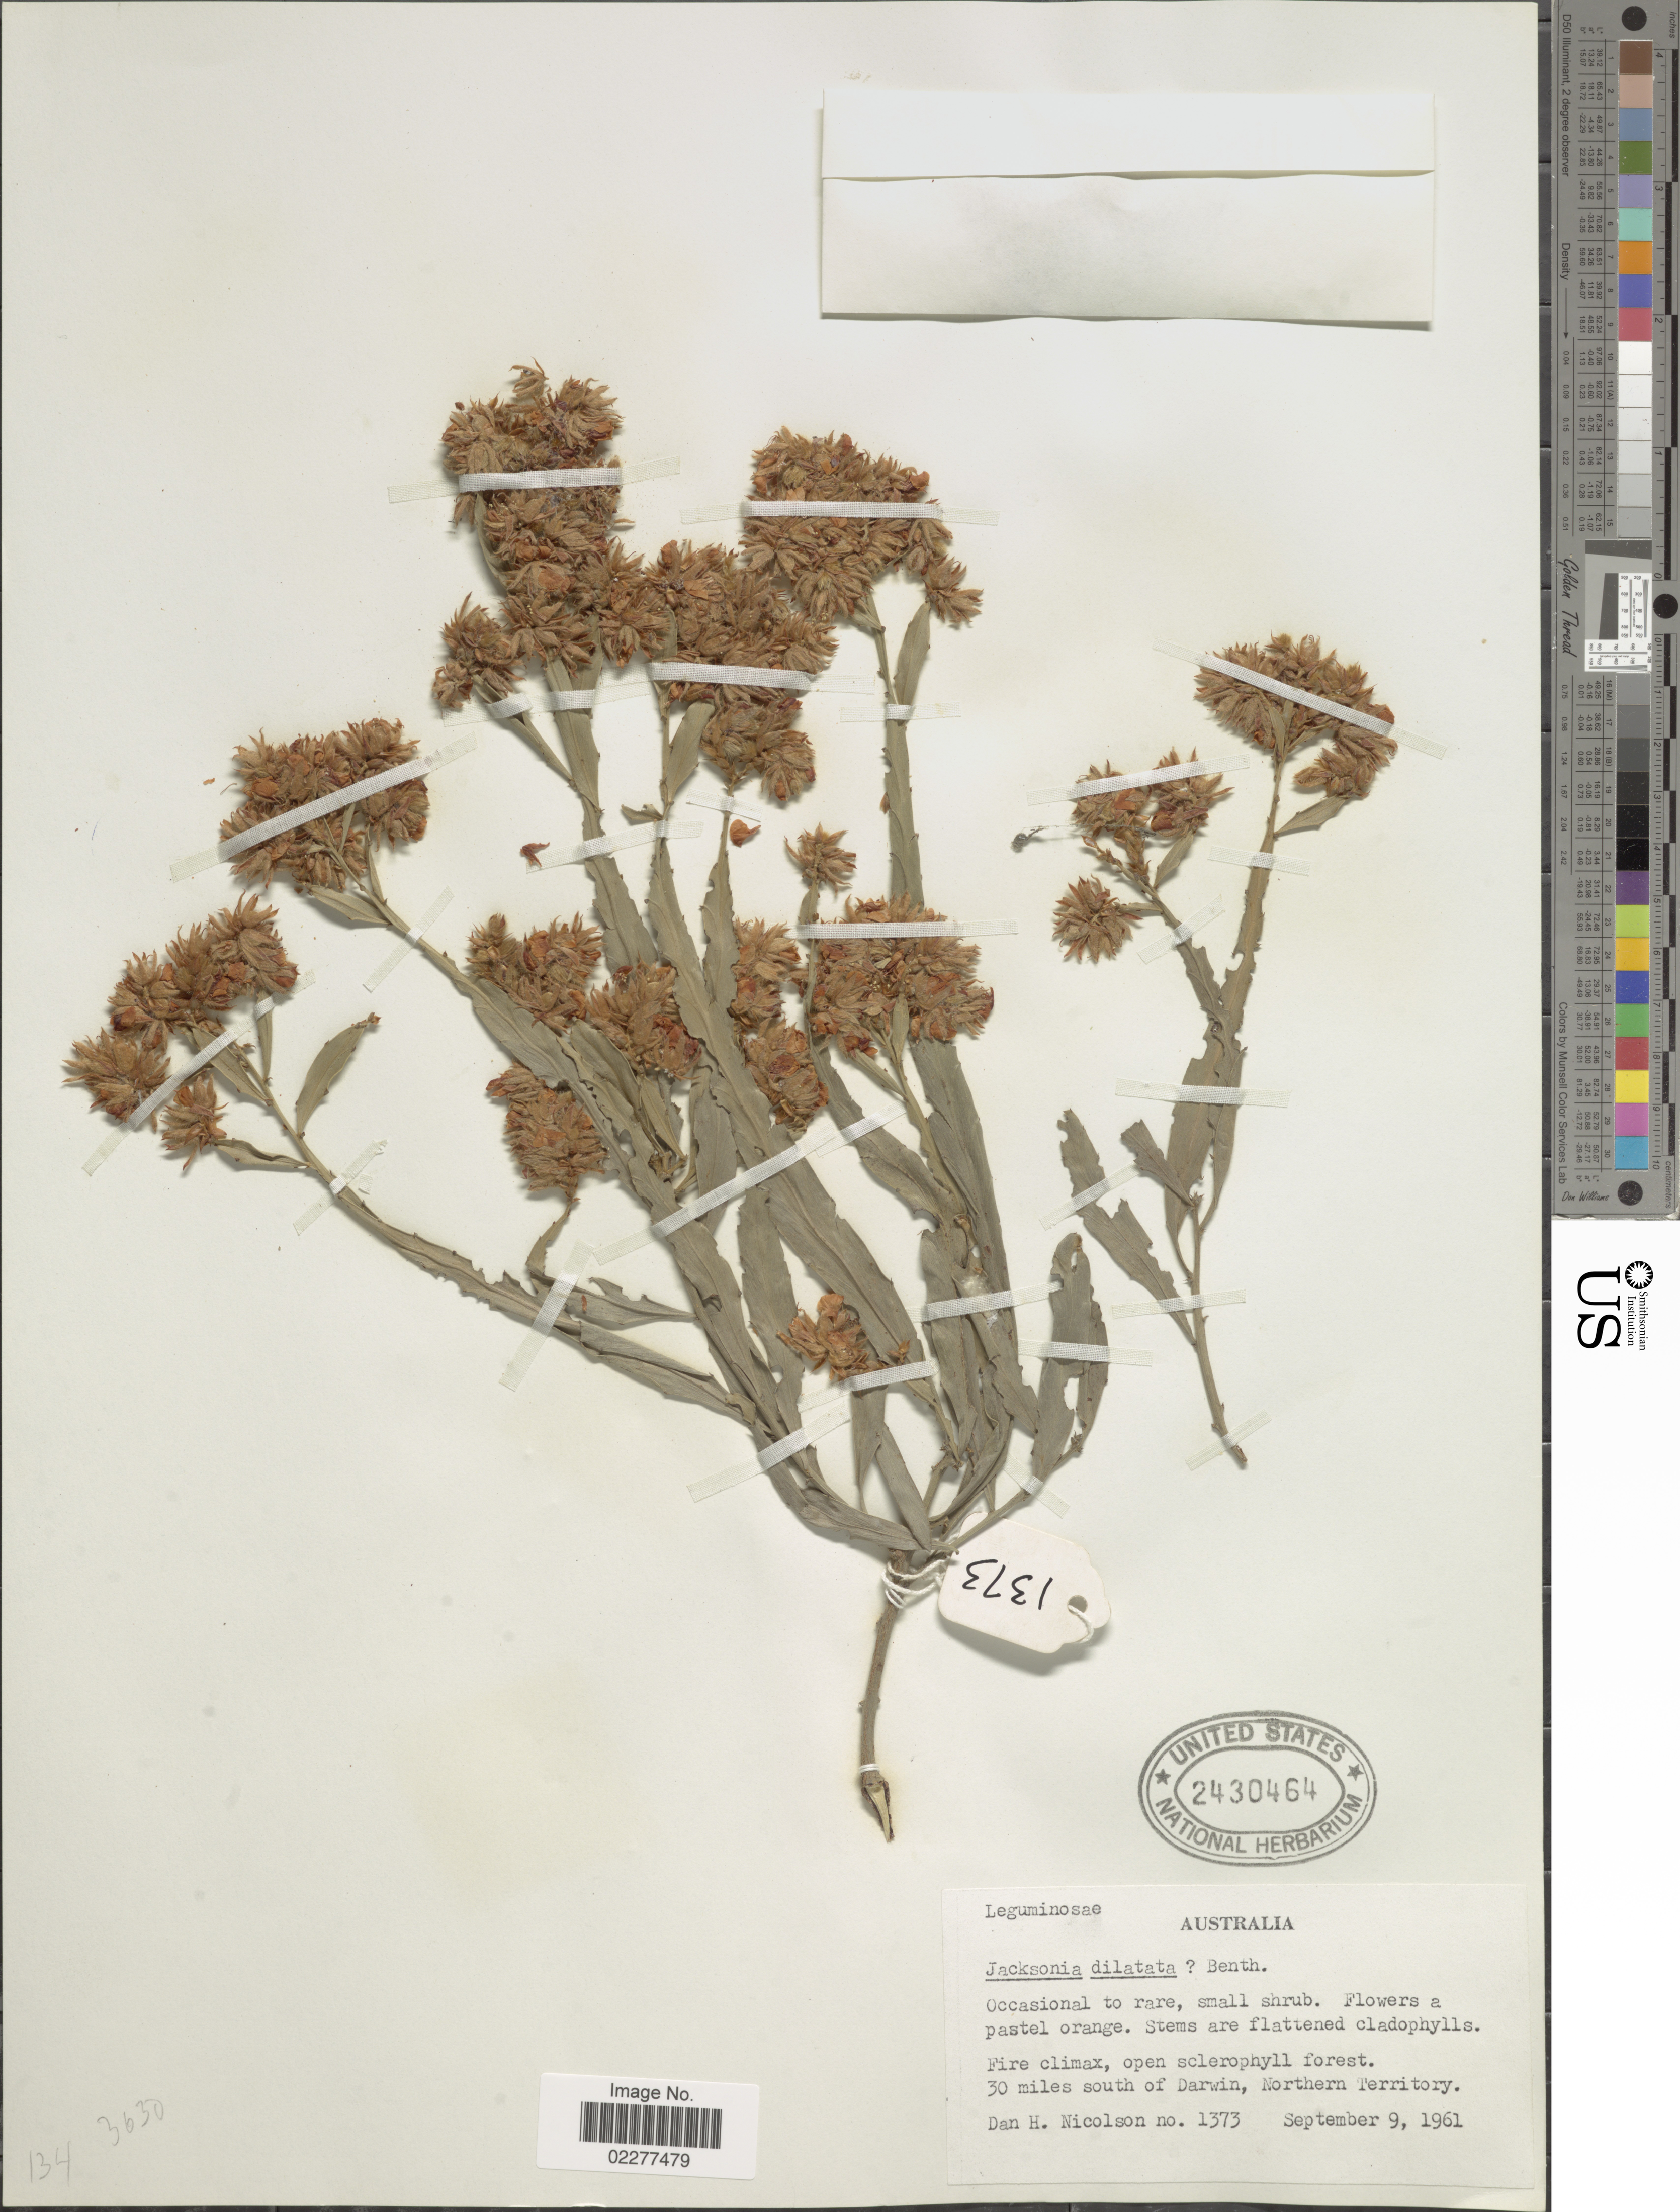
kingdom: Plantae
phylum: Tracheophyta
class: Magnoliopsida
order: Fabales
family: Fabaceae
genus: Jacksonia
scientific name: Jacksonia dilatata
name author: Benth.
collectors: D. H. Nicolson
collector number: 1373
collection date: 1961-09-09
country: Australia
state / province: Northern Territory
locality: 30 miles south of Darwin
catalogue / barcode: US 2430464